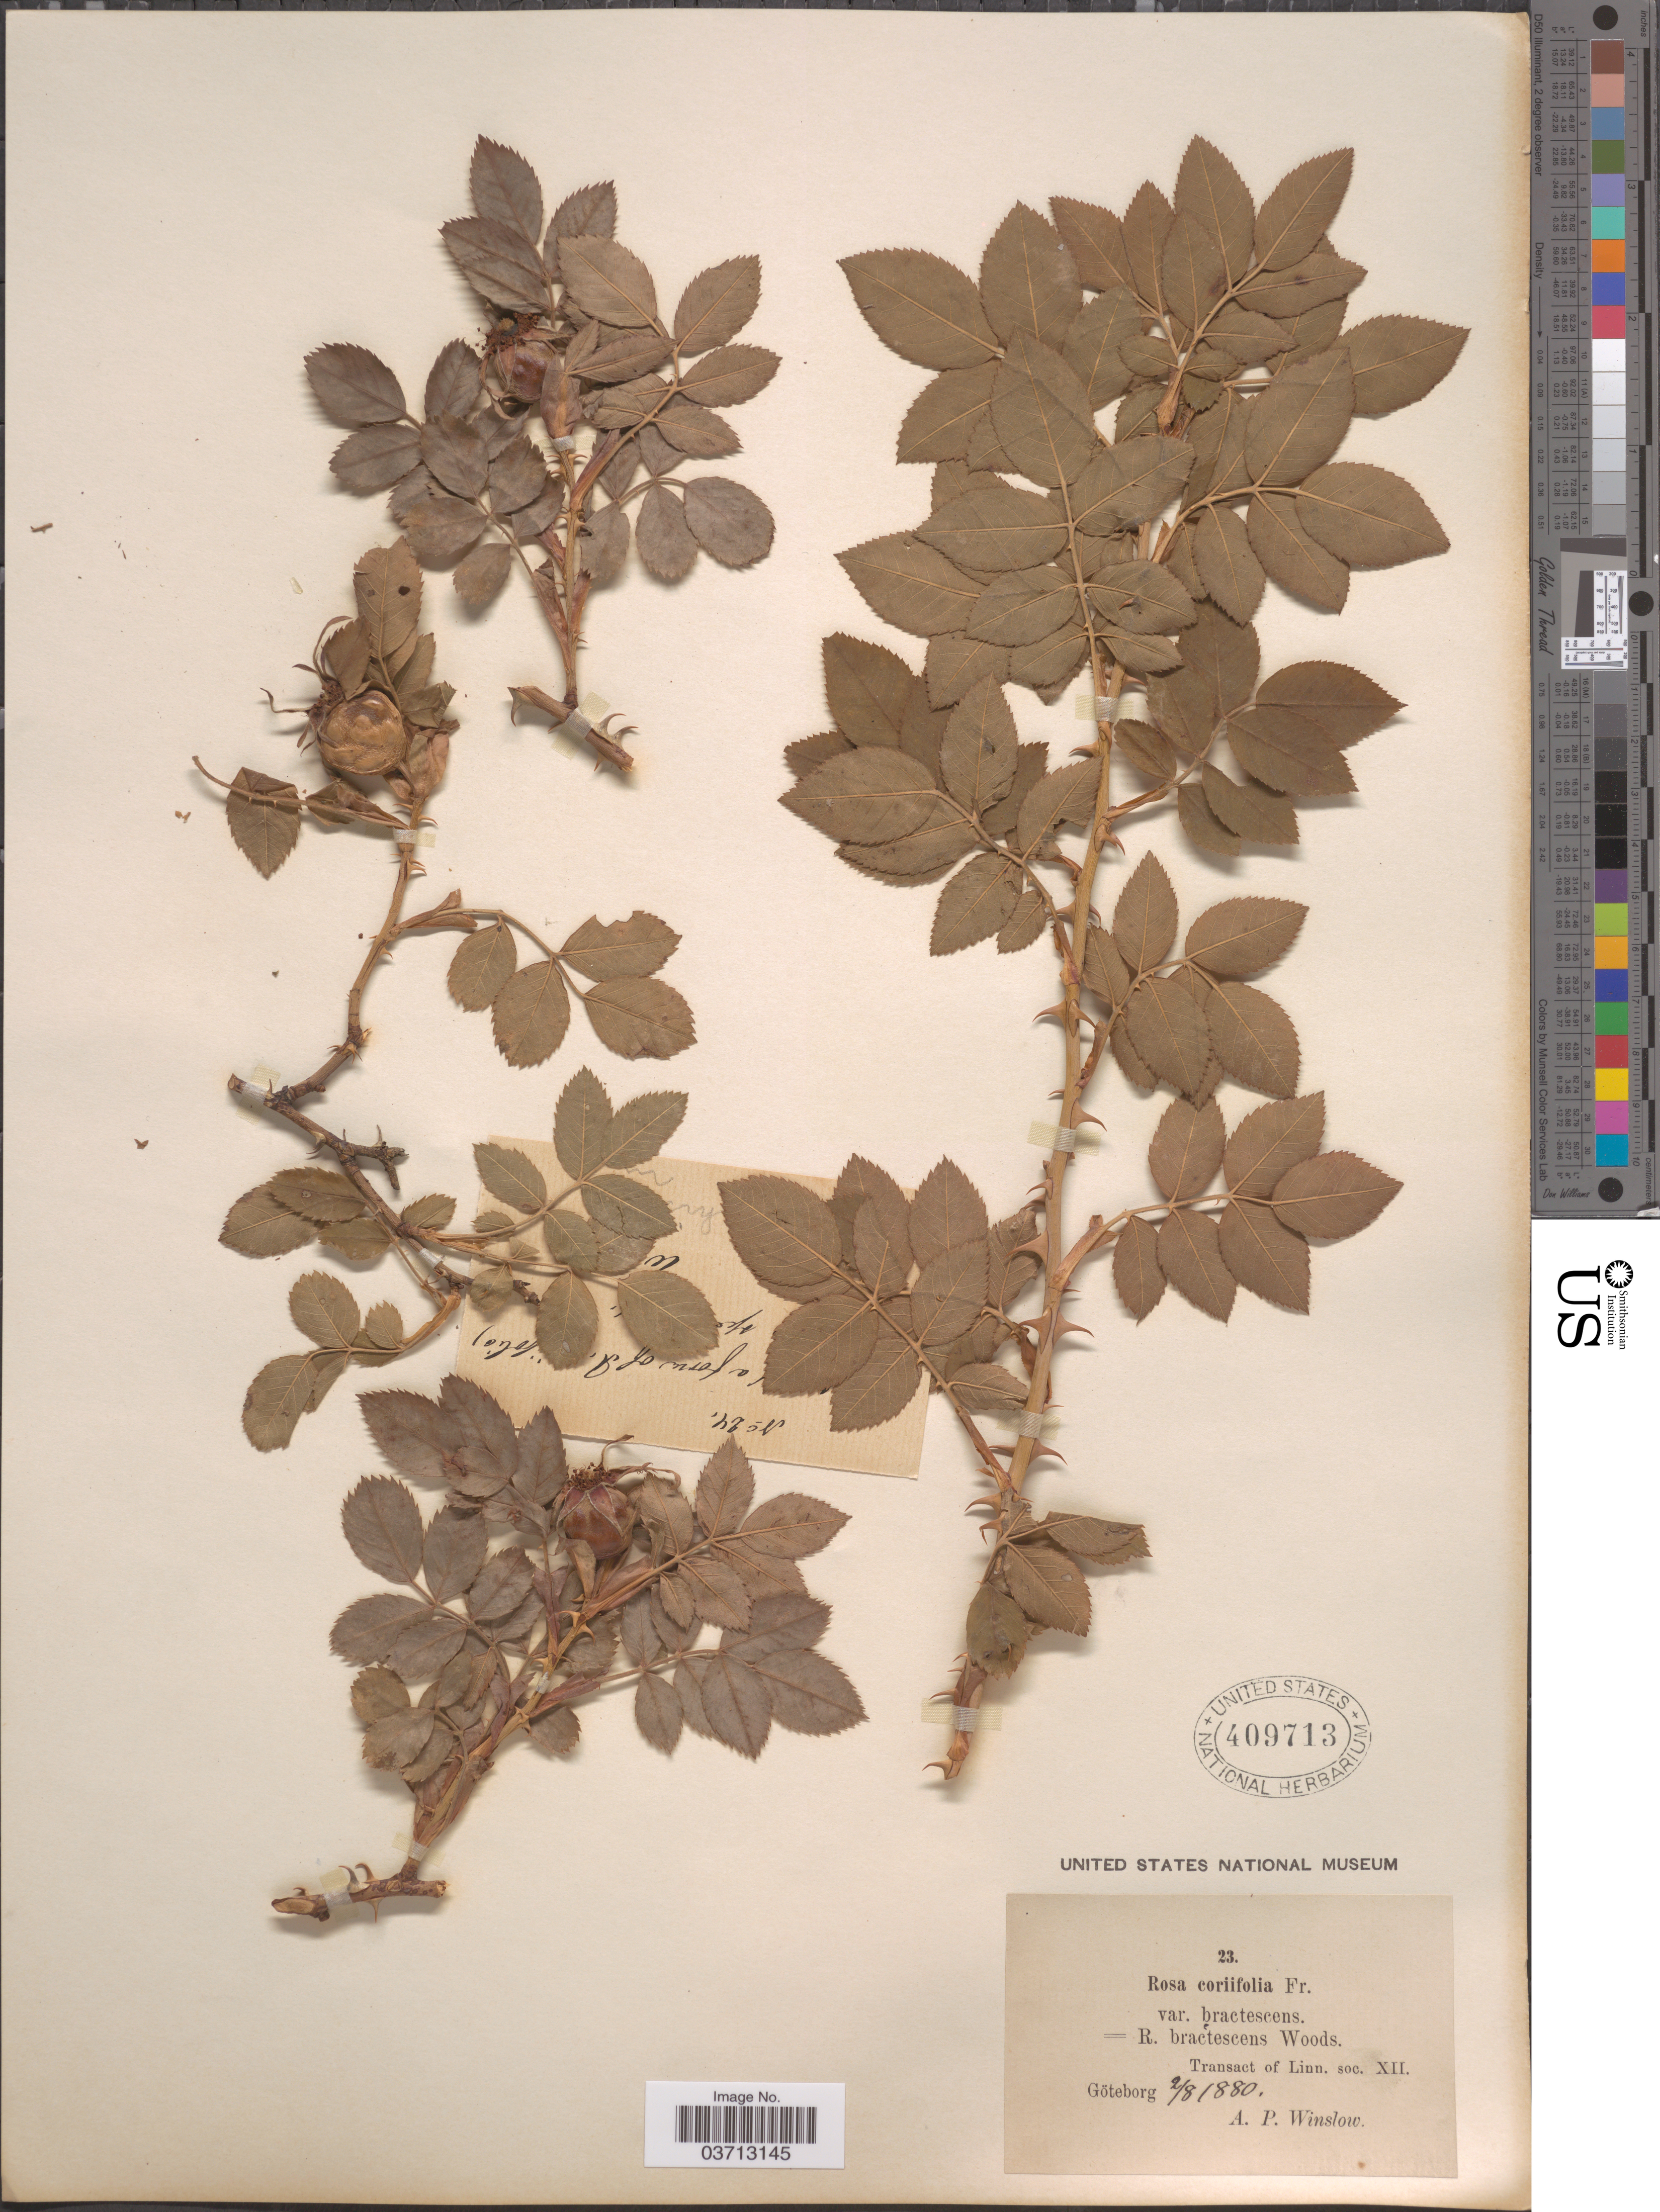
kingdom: Plantae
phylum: Tracheophyta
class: Magnoliopsida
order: Rosales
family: Rosaceae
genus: Rosa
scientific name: Rosa coriifolia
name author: Fr. a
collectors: A. Winslow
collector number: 24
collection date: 1880-08-02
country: Sweden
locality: Göteborg.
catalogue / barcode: US 409713